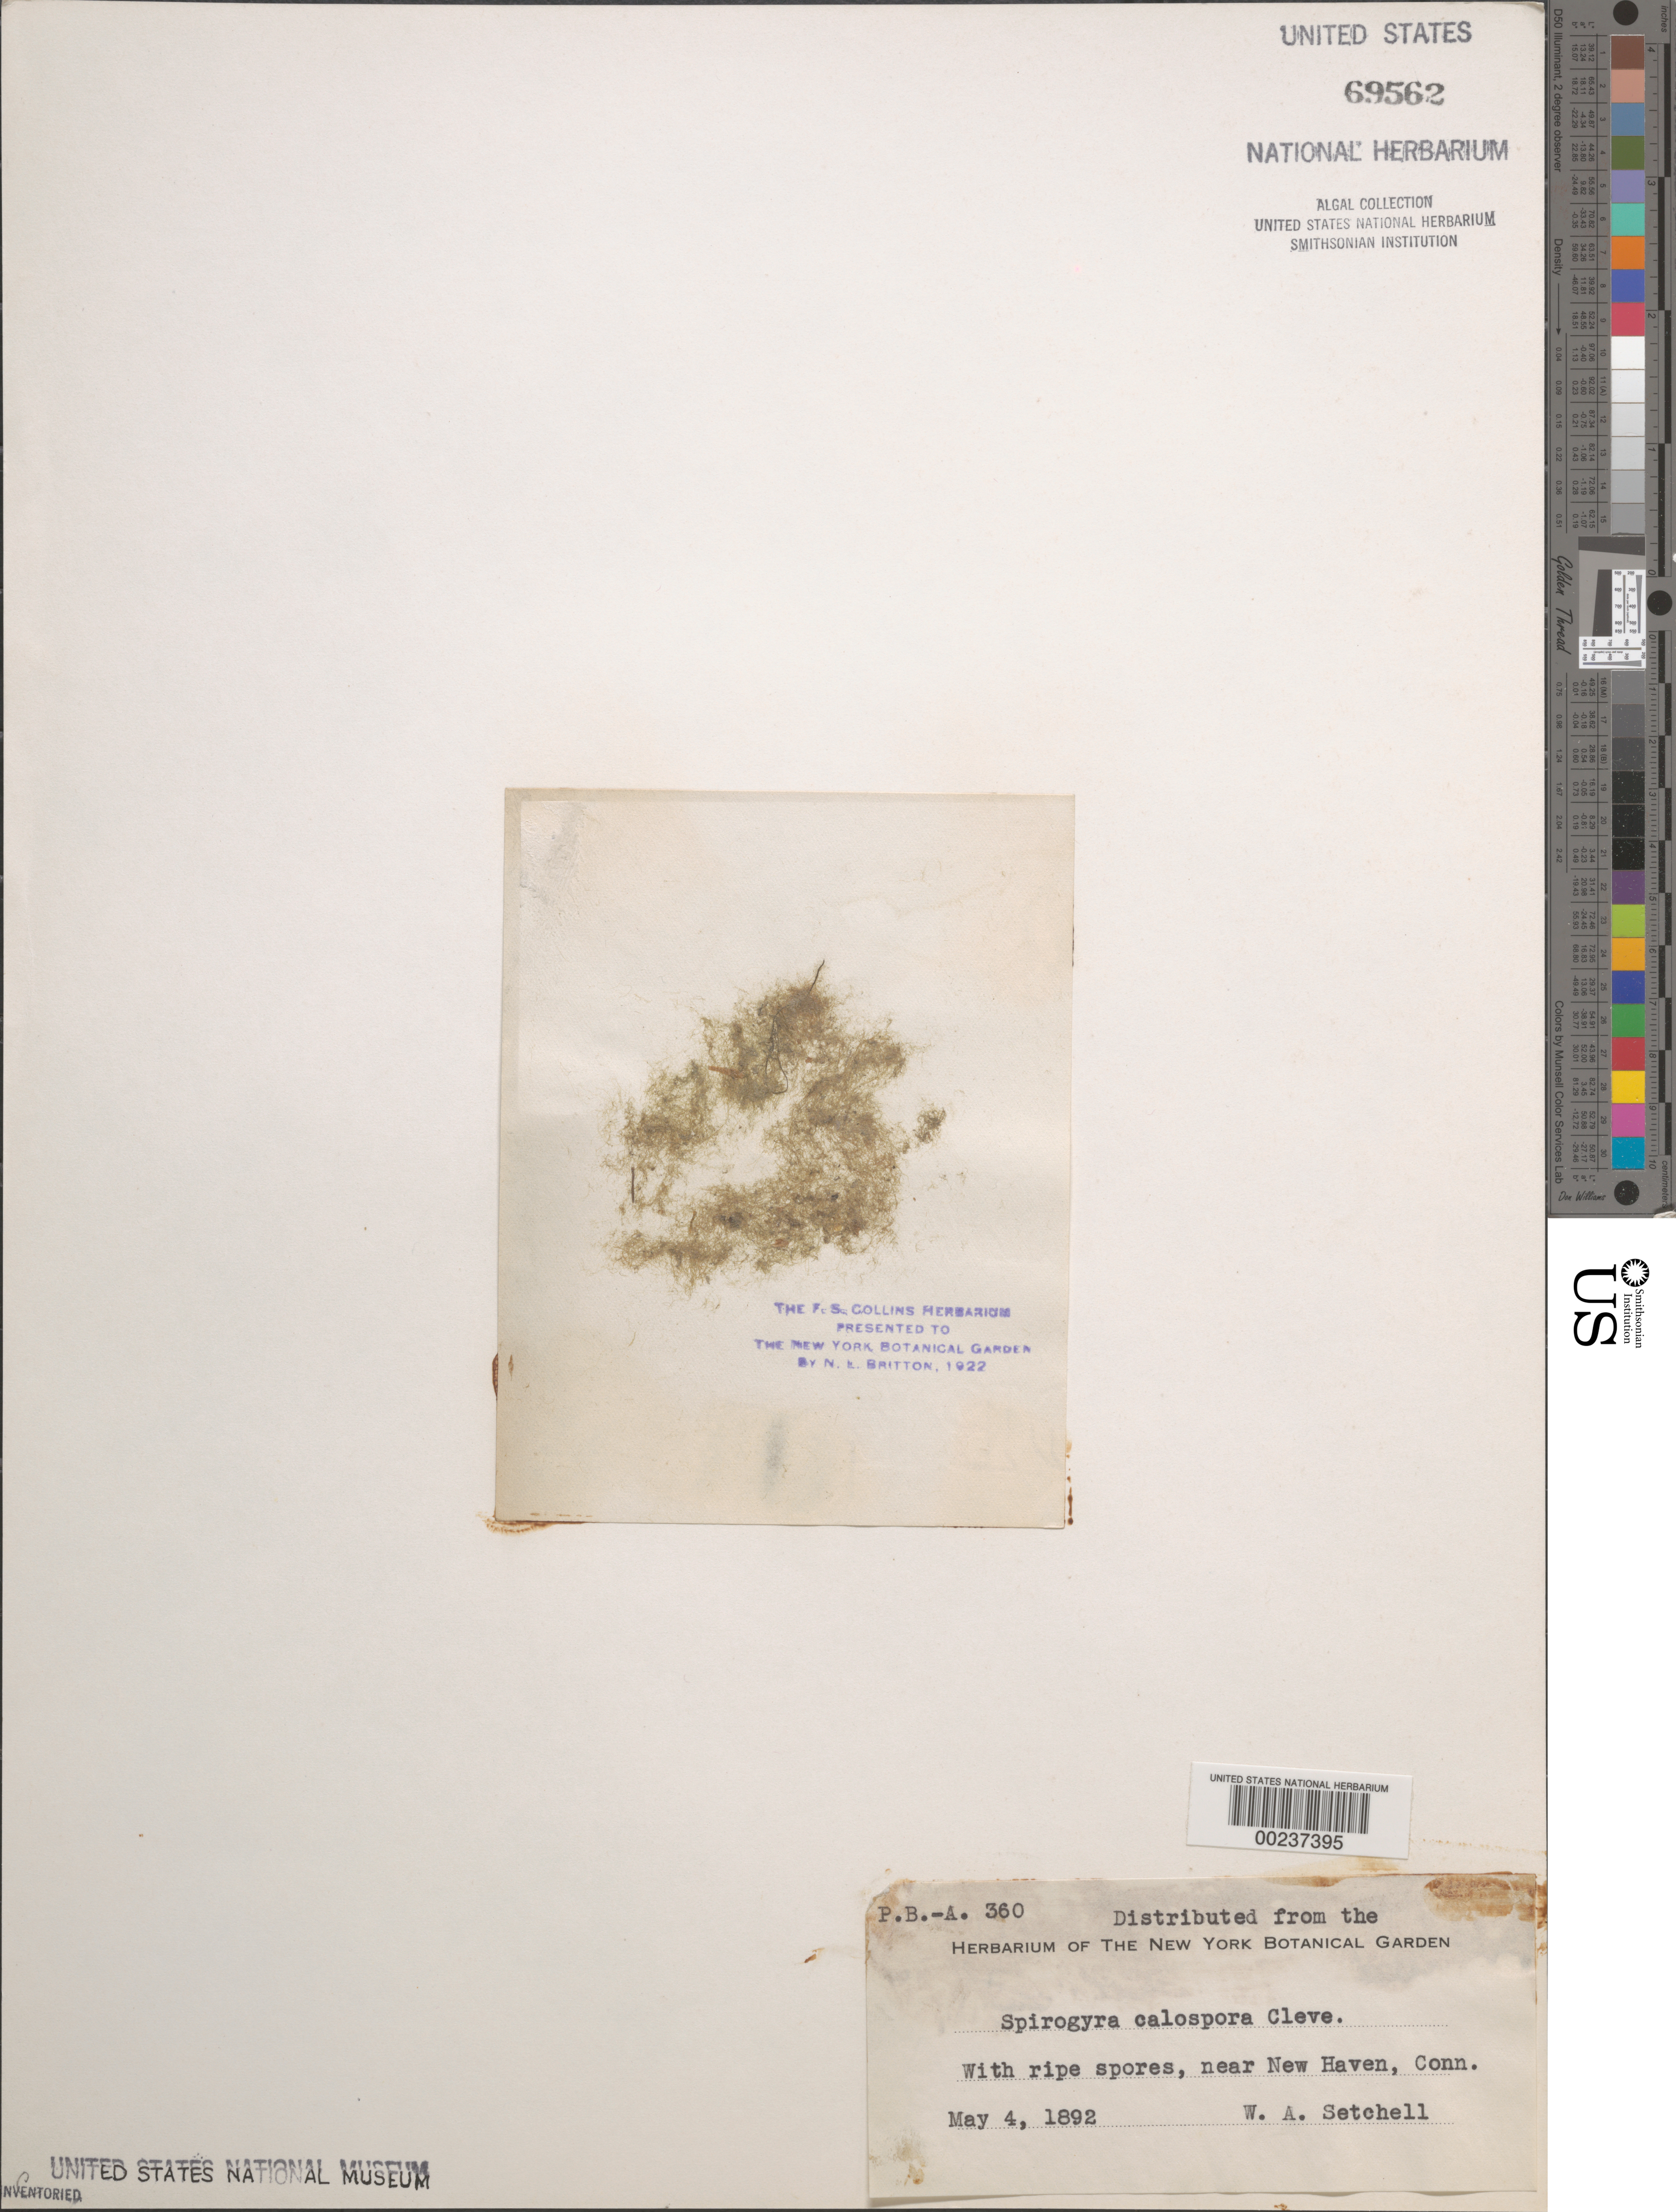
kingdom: Plantae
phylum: Charophyta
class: Zygnematophyceae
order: Zygnematales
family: Zygnemataceae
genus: Spirogyra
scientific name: Spirogyra calospora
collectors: W. Setchell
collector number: PB-A 360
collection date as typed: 04 May 1892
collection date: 1892-05-04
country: United States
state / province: Connecticut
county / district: New Haven County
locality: Near New Haven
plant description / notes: Collins, Holden & Setchell, Phycotheca Boreali-Americana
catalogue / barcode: US 69562